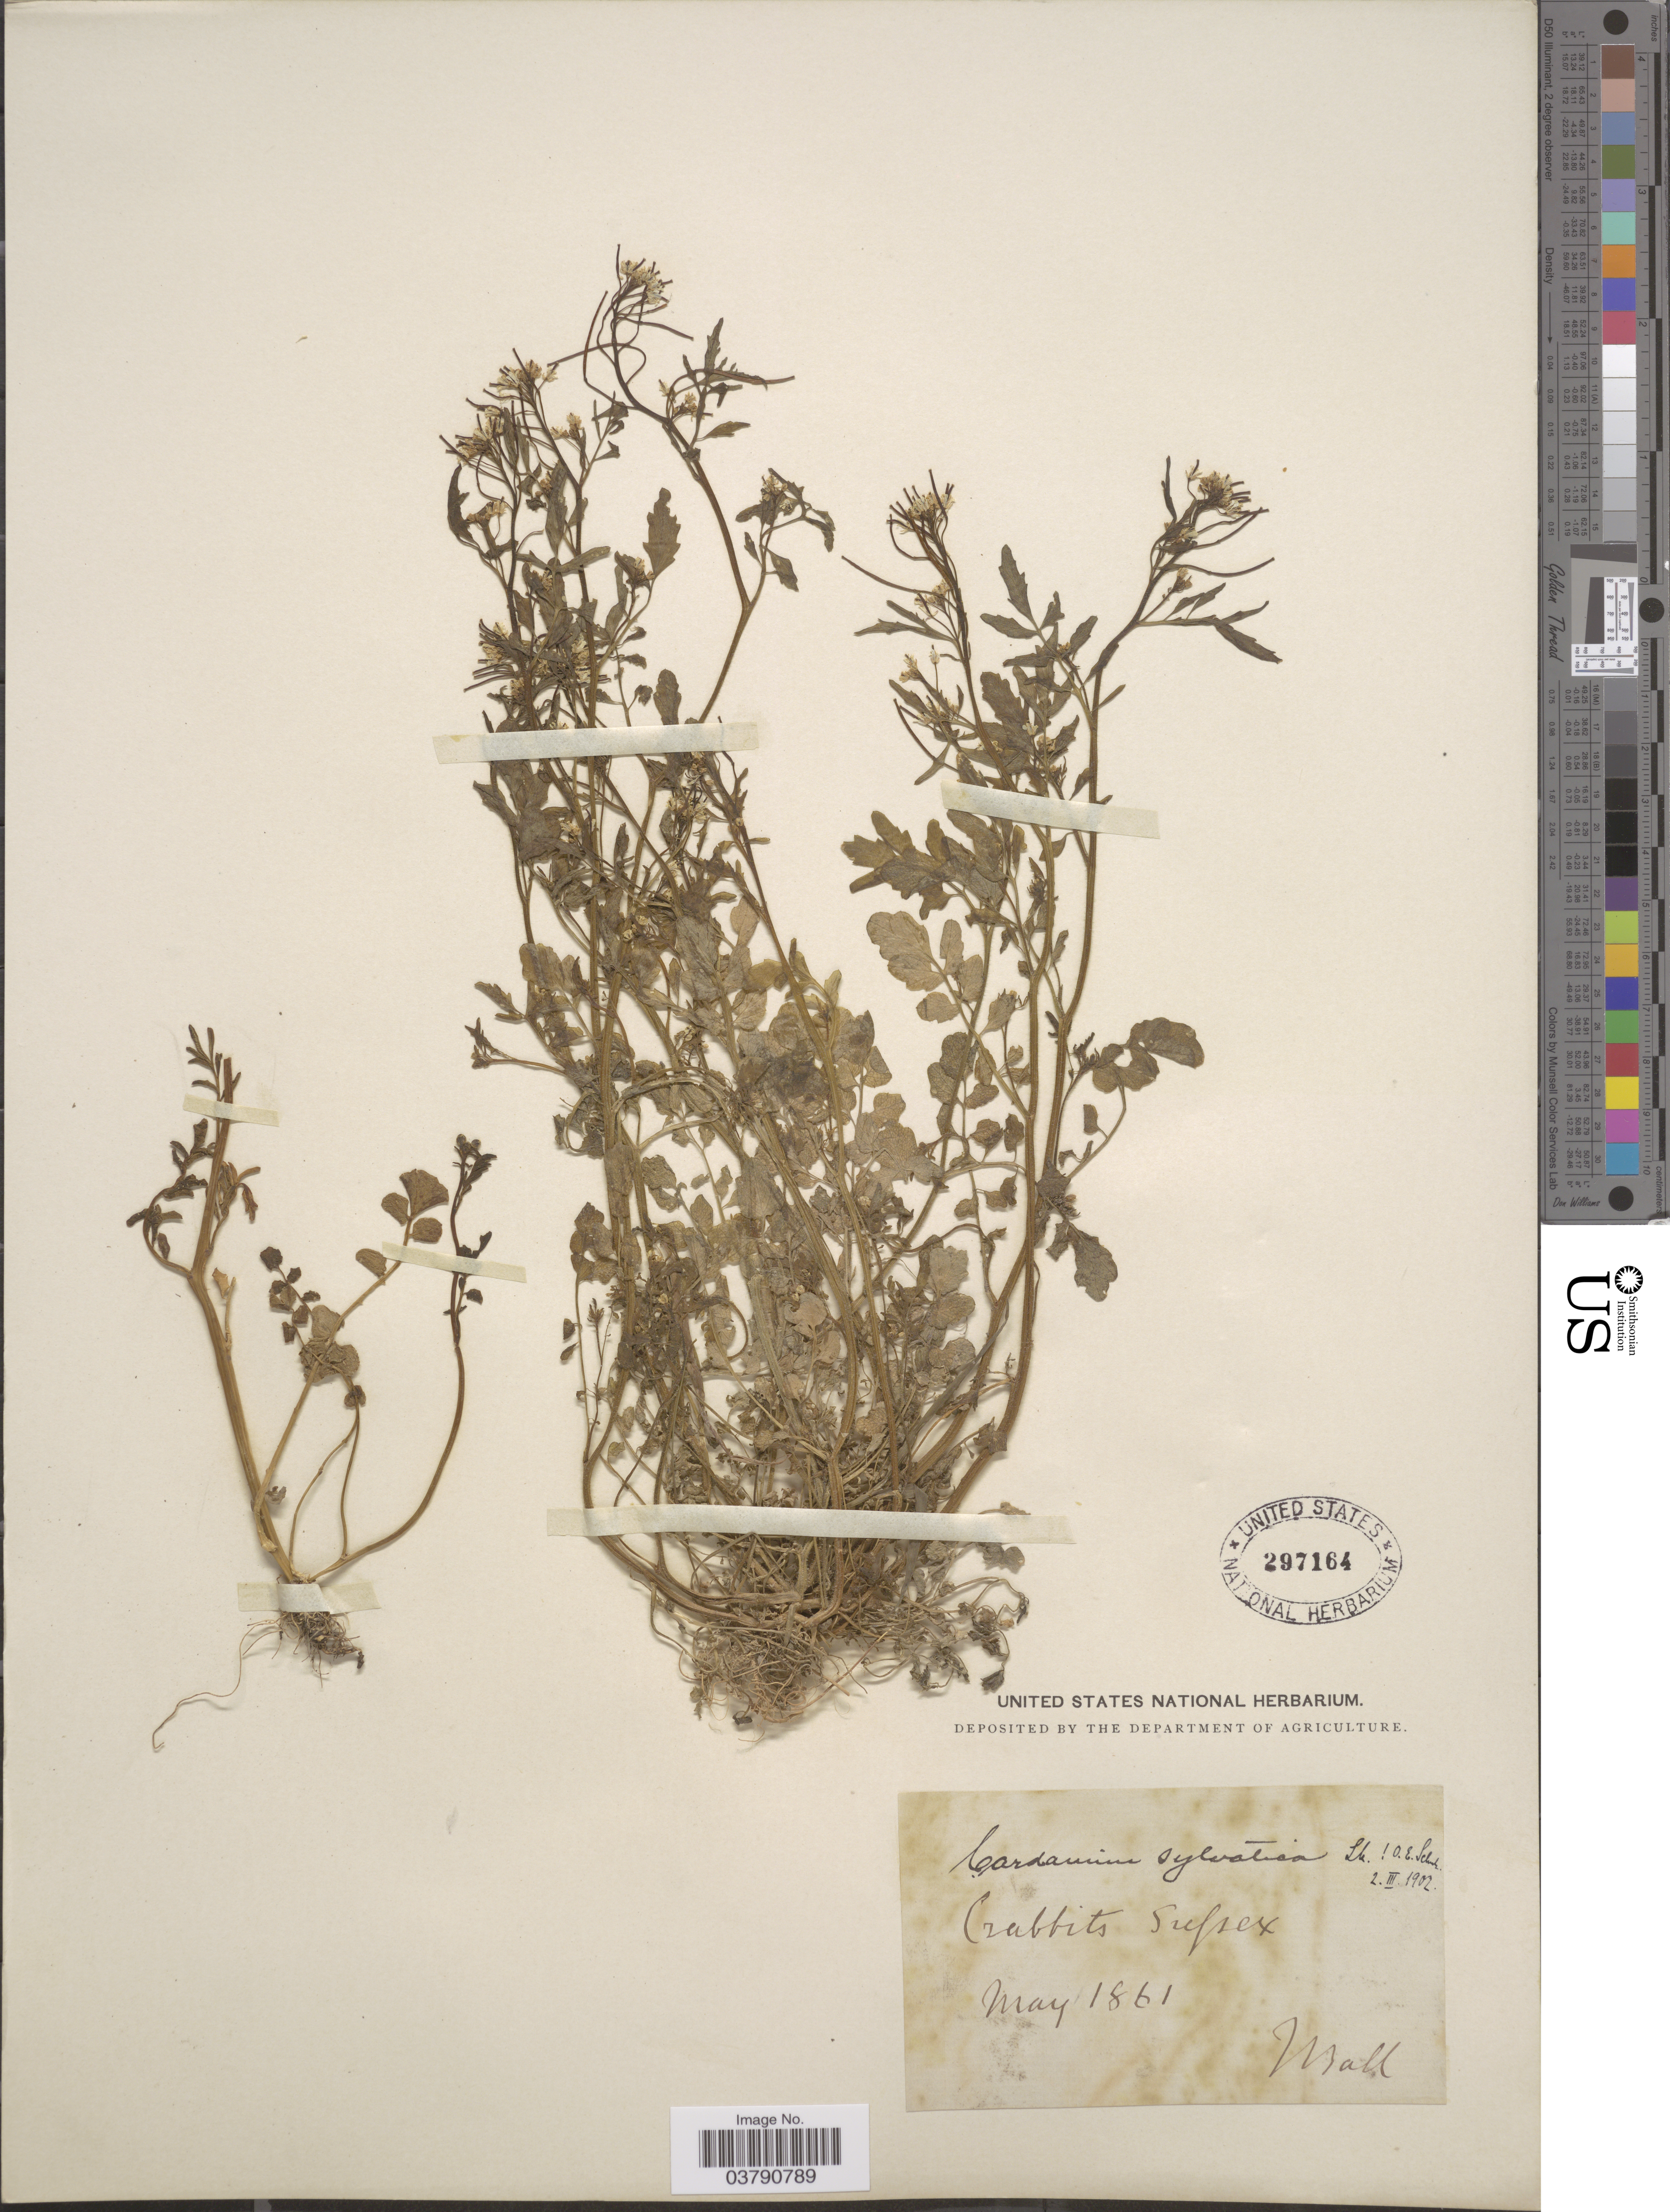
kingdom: Plantae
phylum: Tracheophyta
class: Magnoliopsida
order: Brassicales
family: Brassicaceae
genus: Cardamine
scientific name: Cardamine sylvatica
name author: Link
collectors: J. Ball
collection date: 1861-05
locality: Crabbits Sussex. [interpreted]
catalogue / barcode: US 297164